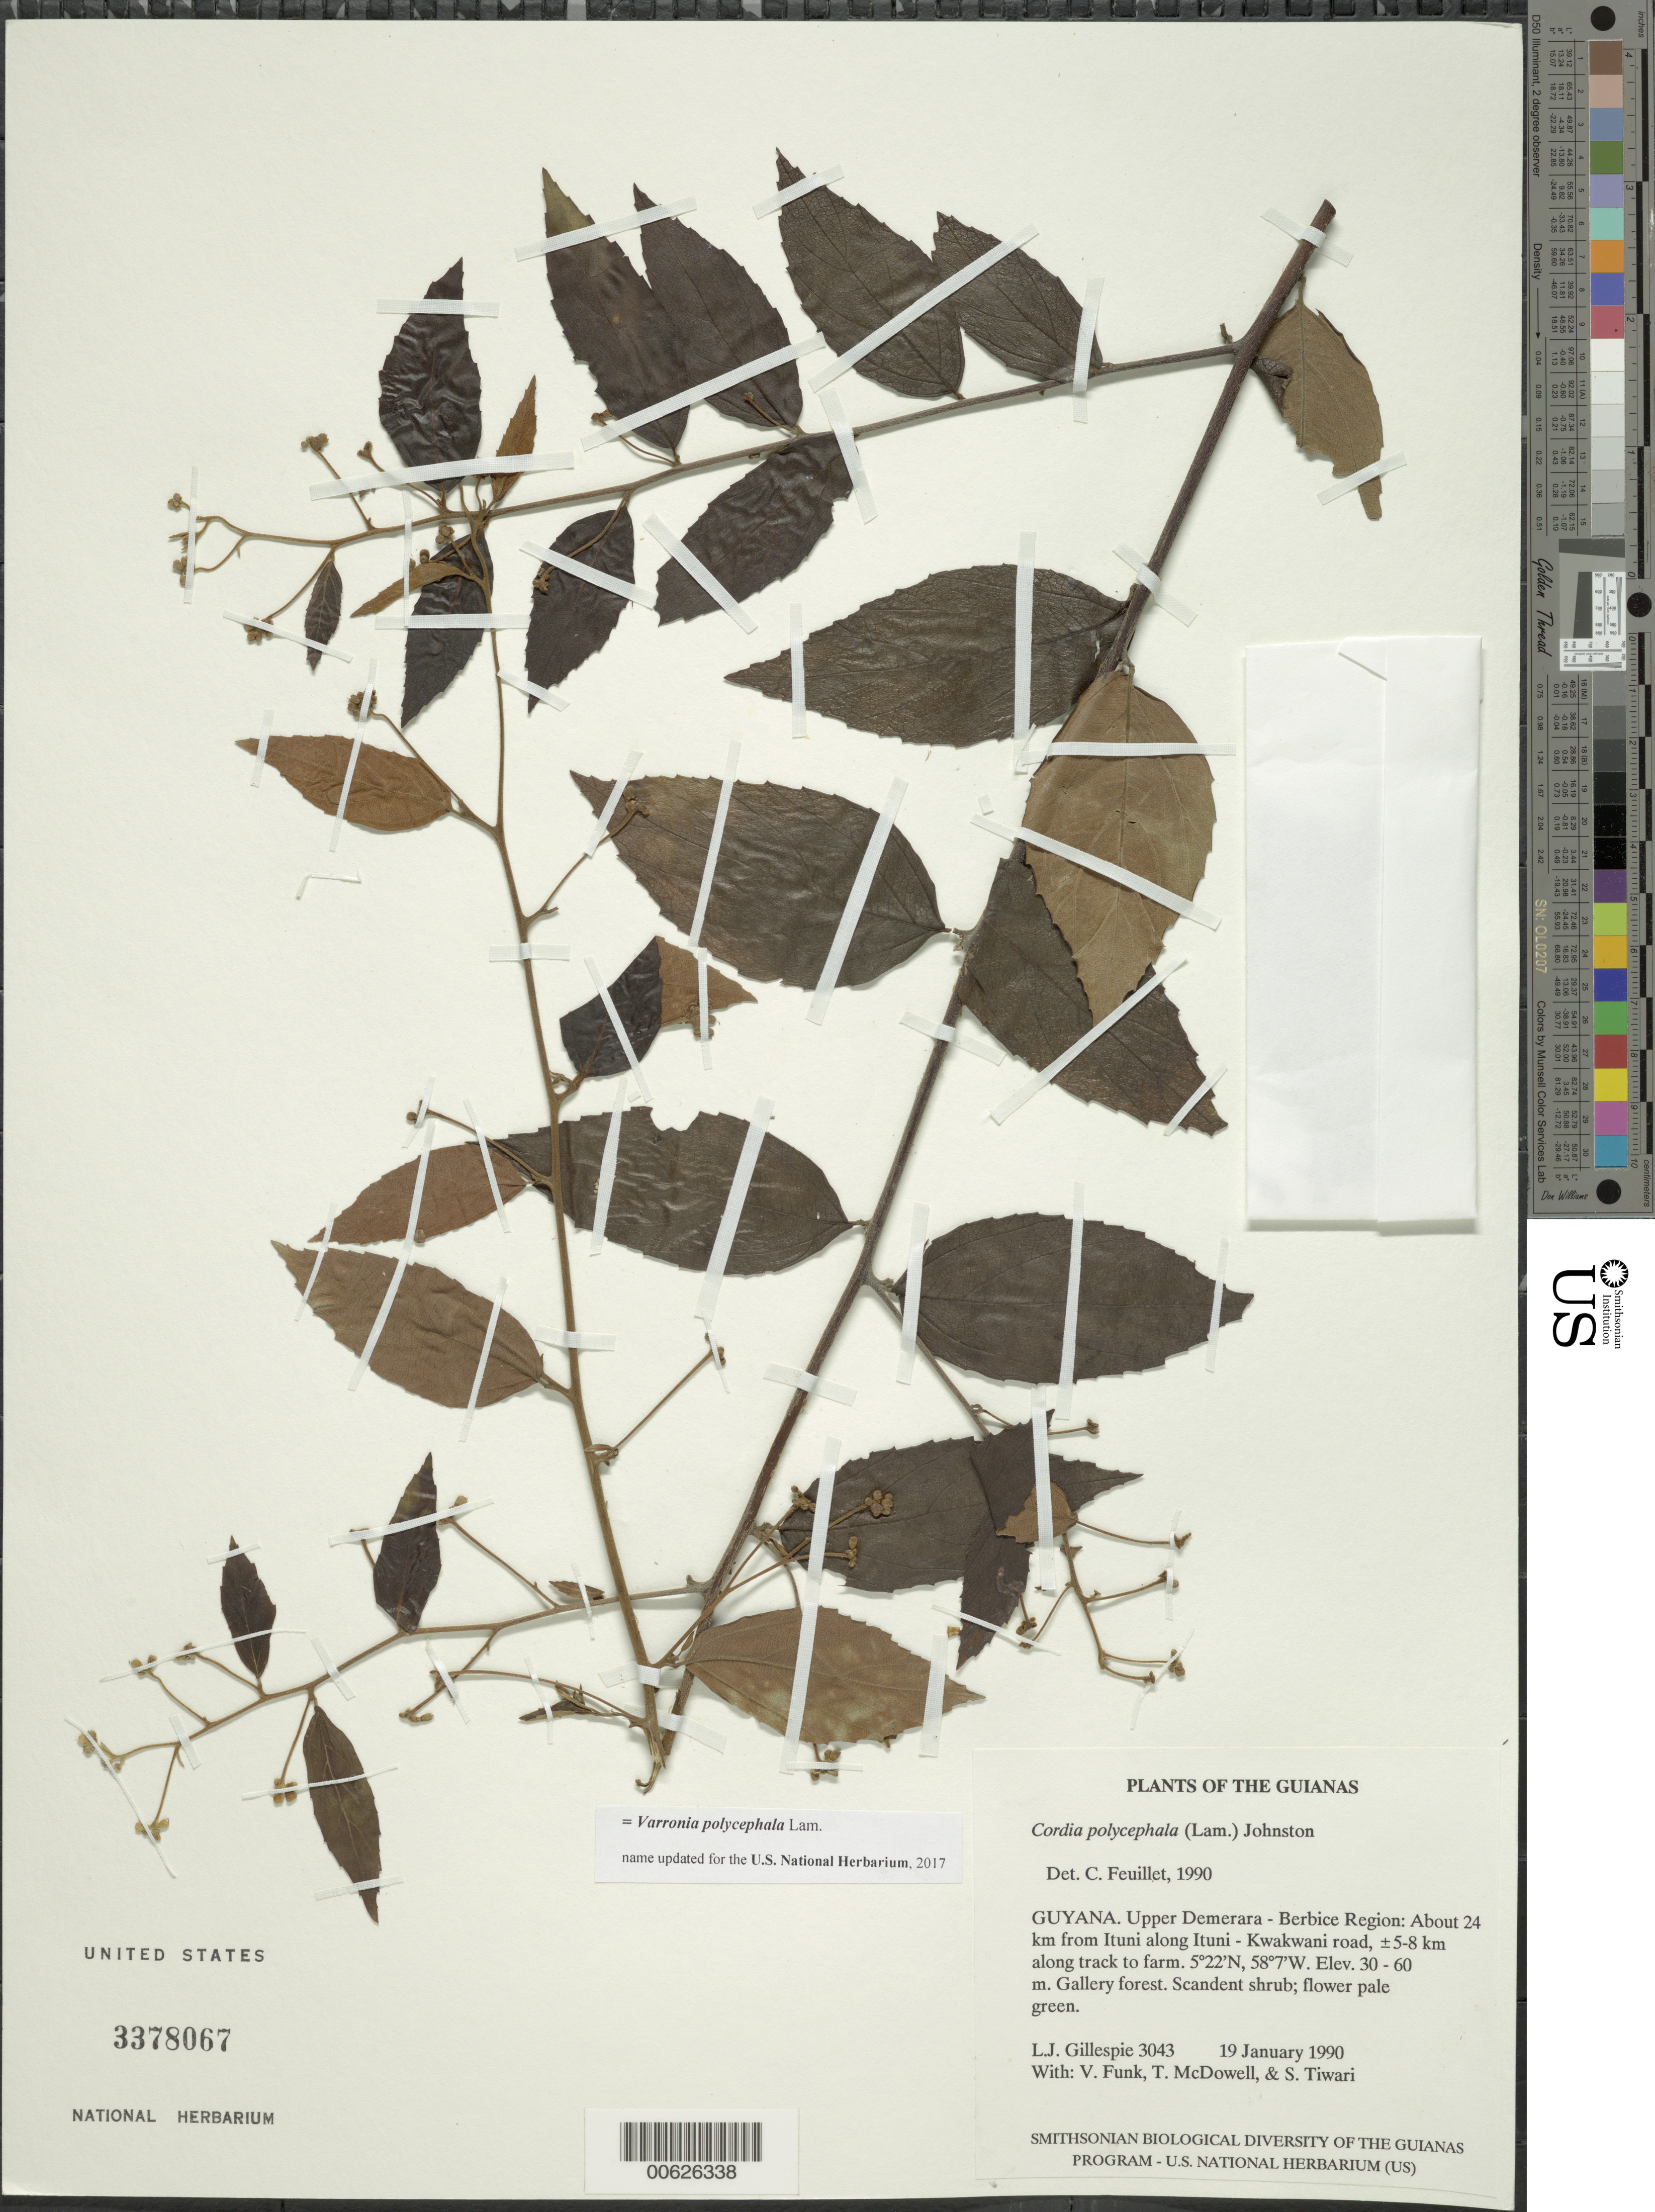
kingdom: Plantae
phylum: Tracheophyta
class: Magnoliopsida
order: Boraginales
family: Cordiaceae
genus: Varronia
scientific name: Varronia polycephala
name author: Lam.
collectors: L. J. Gillespie, V. Funk, T. McDowell & S. Tiwari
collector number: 3043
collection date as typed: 19 January 1990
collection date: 1990-01-19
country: Guyana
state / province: U. Demerara-Berbice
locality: About 24 km from Ituni along Ituni - Kwakwani road, ±5-8 km along track to farm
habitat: Gallery forest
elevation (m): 30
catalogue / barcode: US 3378067